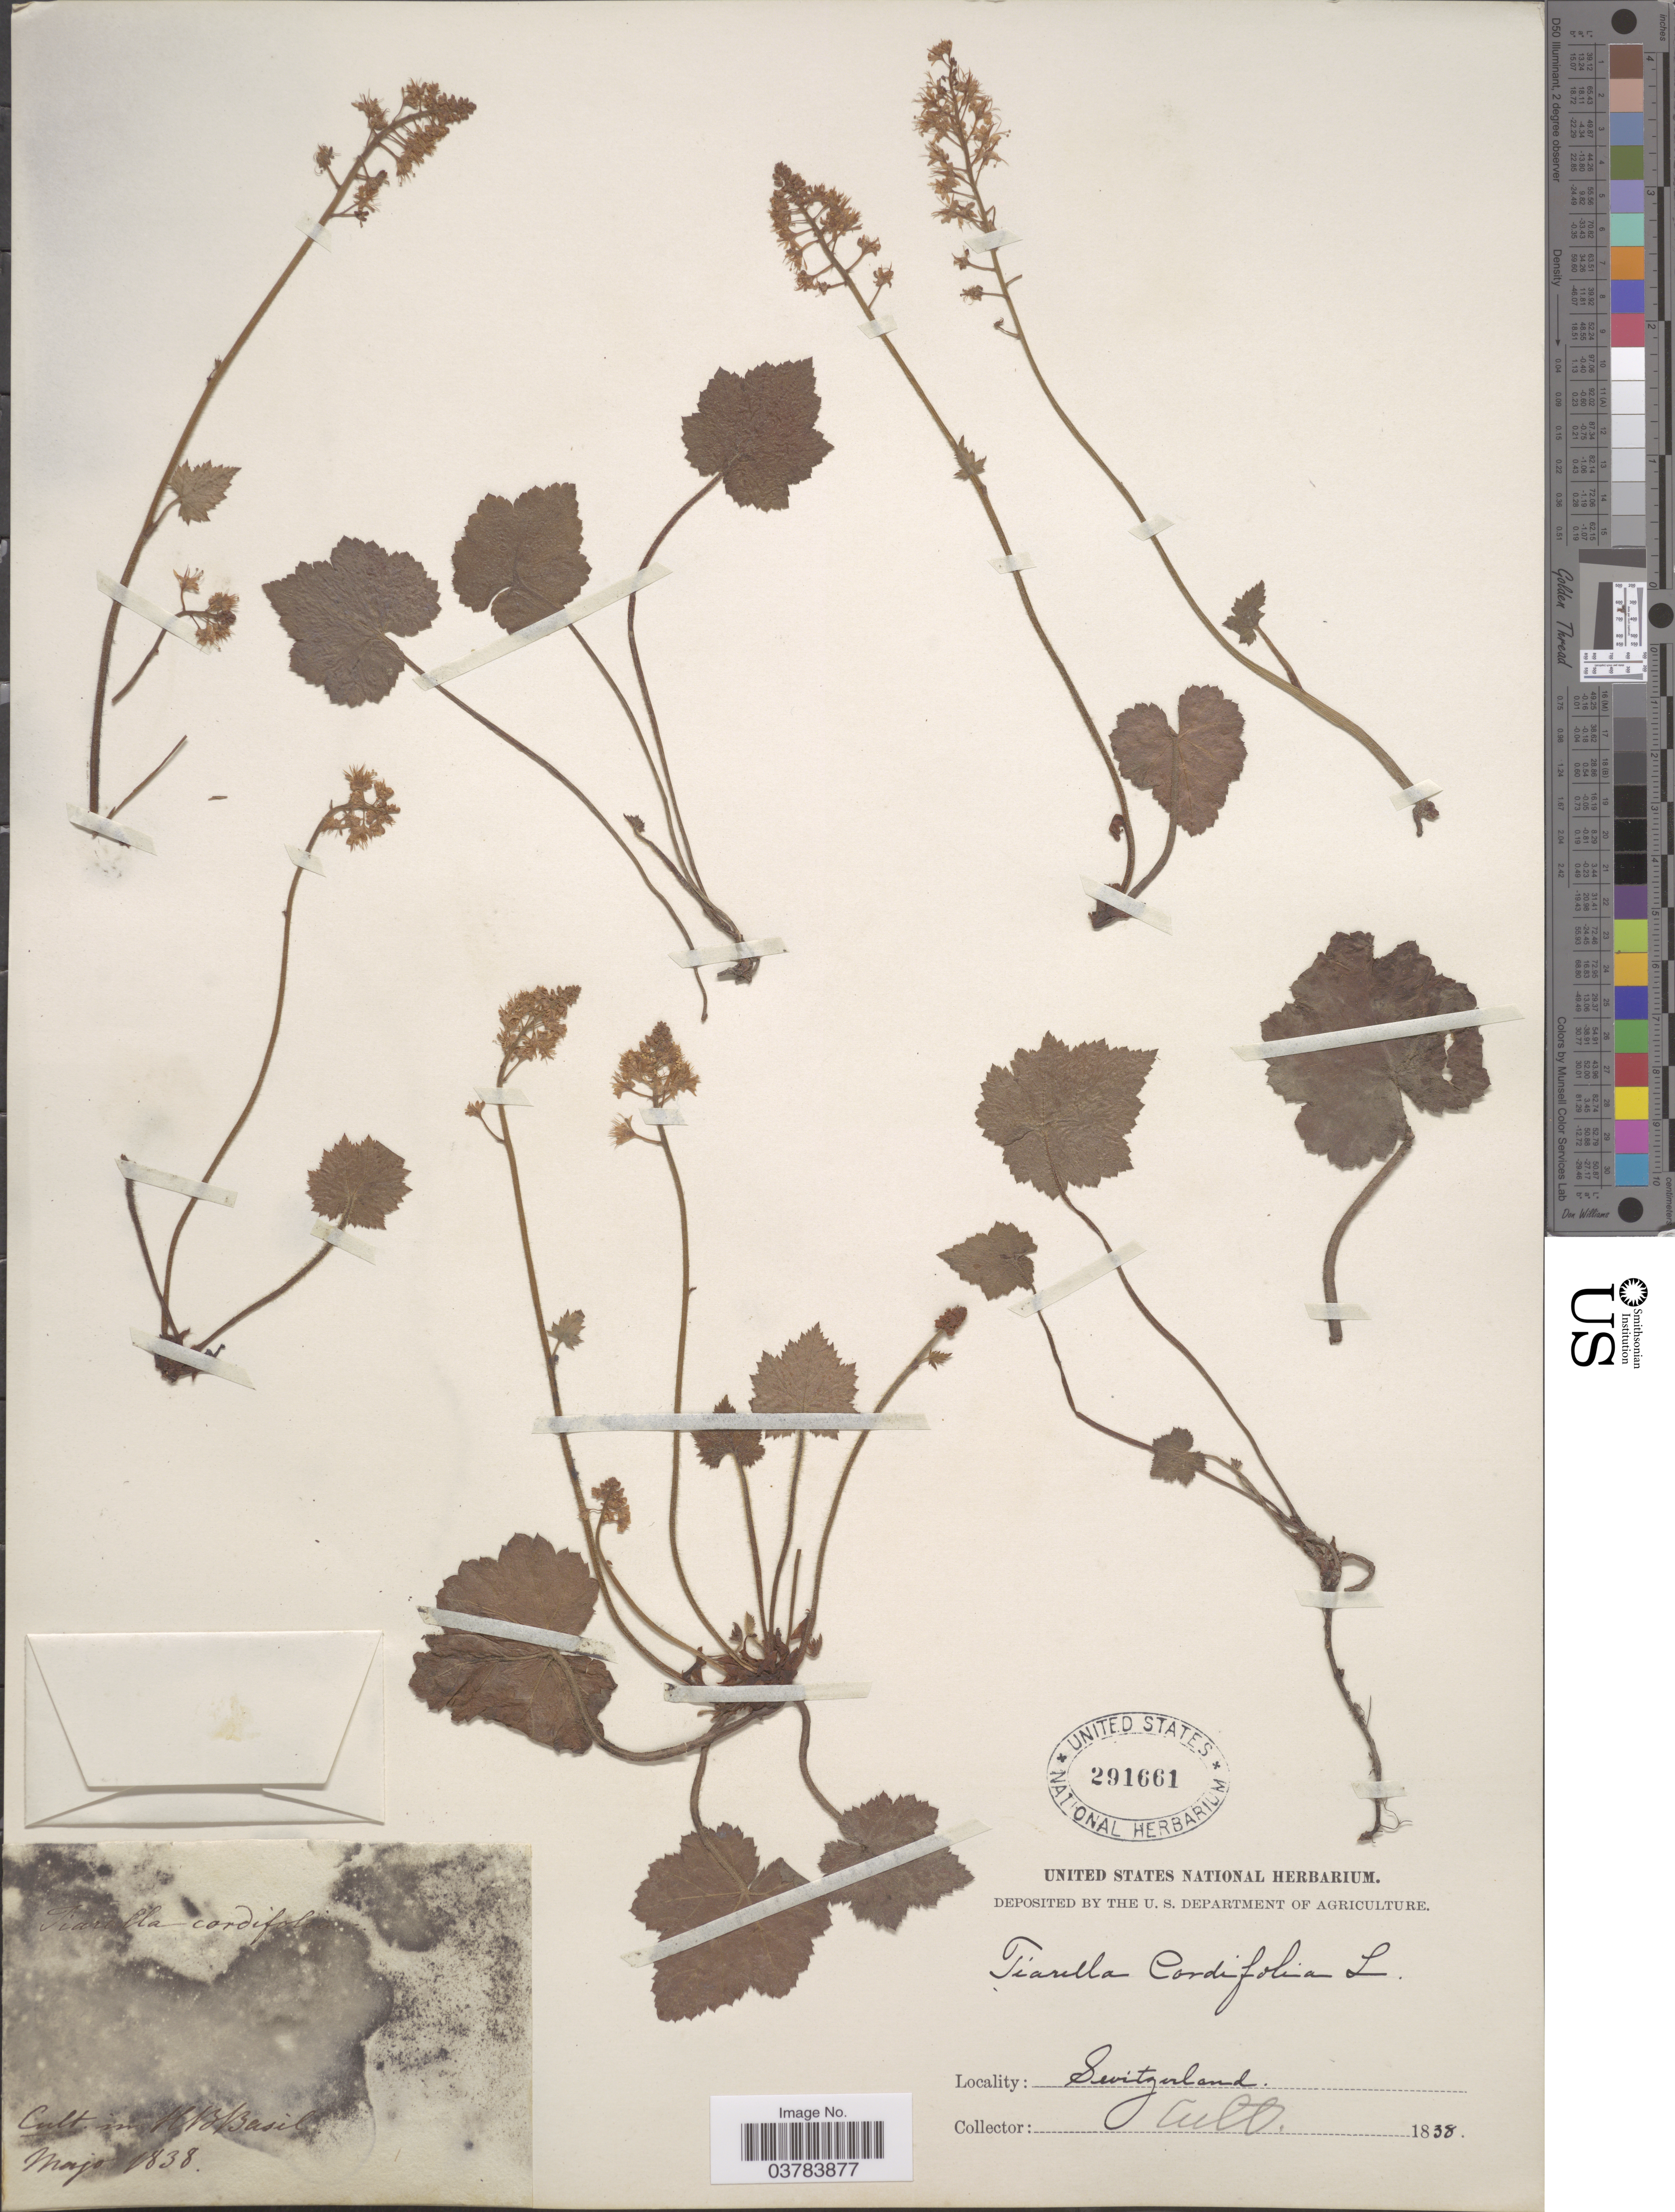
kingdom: Plantae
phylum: Tracheophyta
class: Magnoliopsida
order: Saxifragales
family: Saxifragaceae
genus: Tiarella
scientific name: Tiarella cordifolia var. typica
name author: Lakela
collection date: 1838-05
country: Switzerland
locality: H B Basil.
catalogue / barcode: US 291661